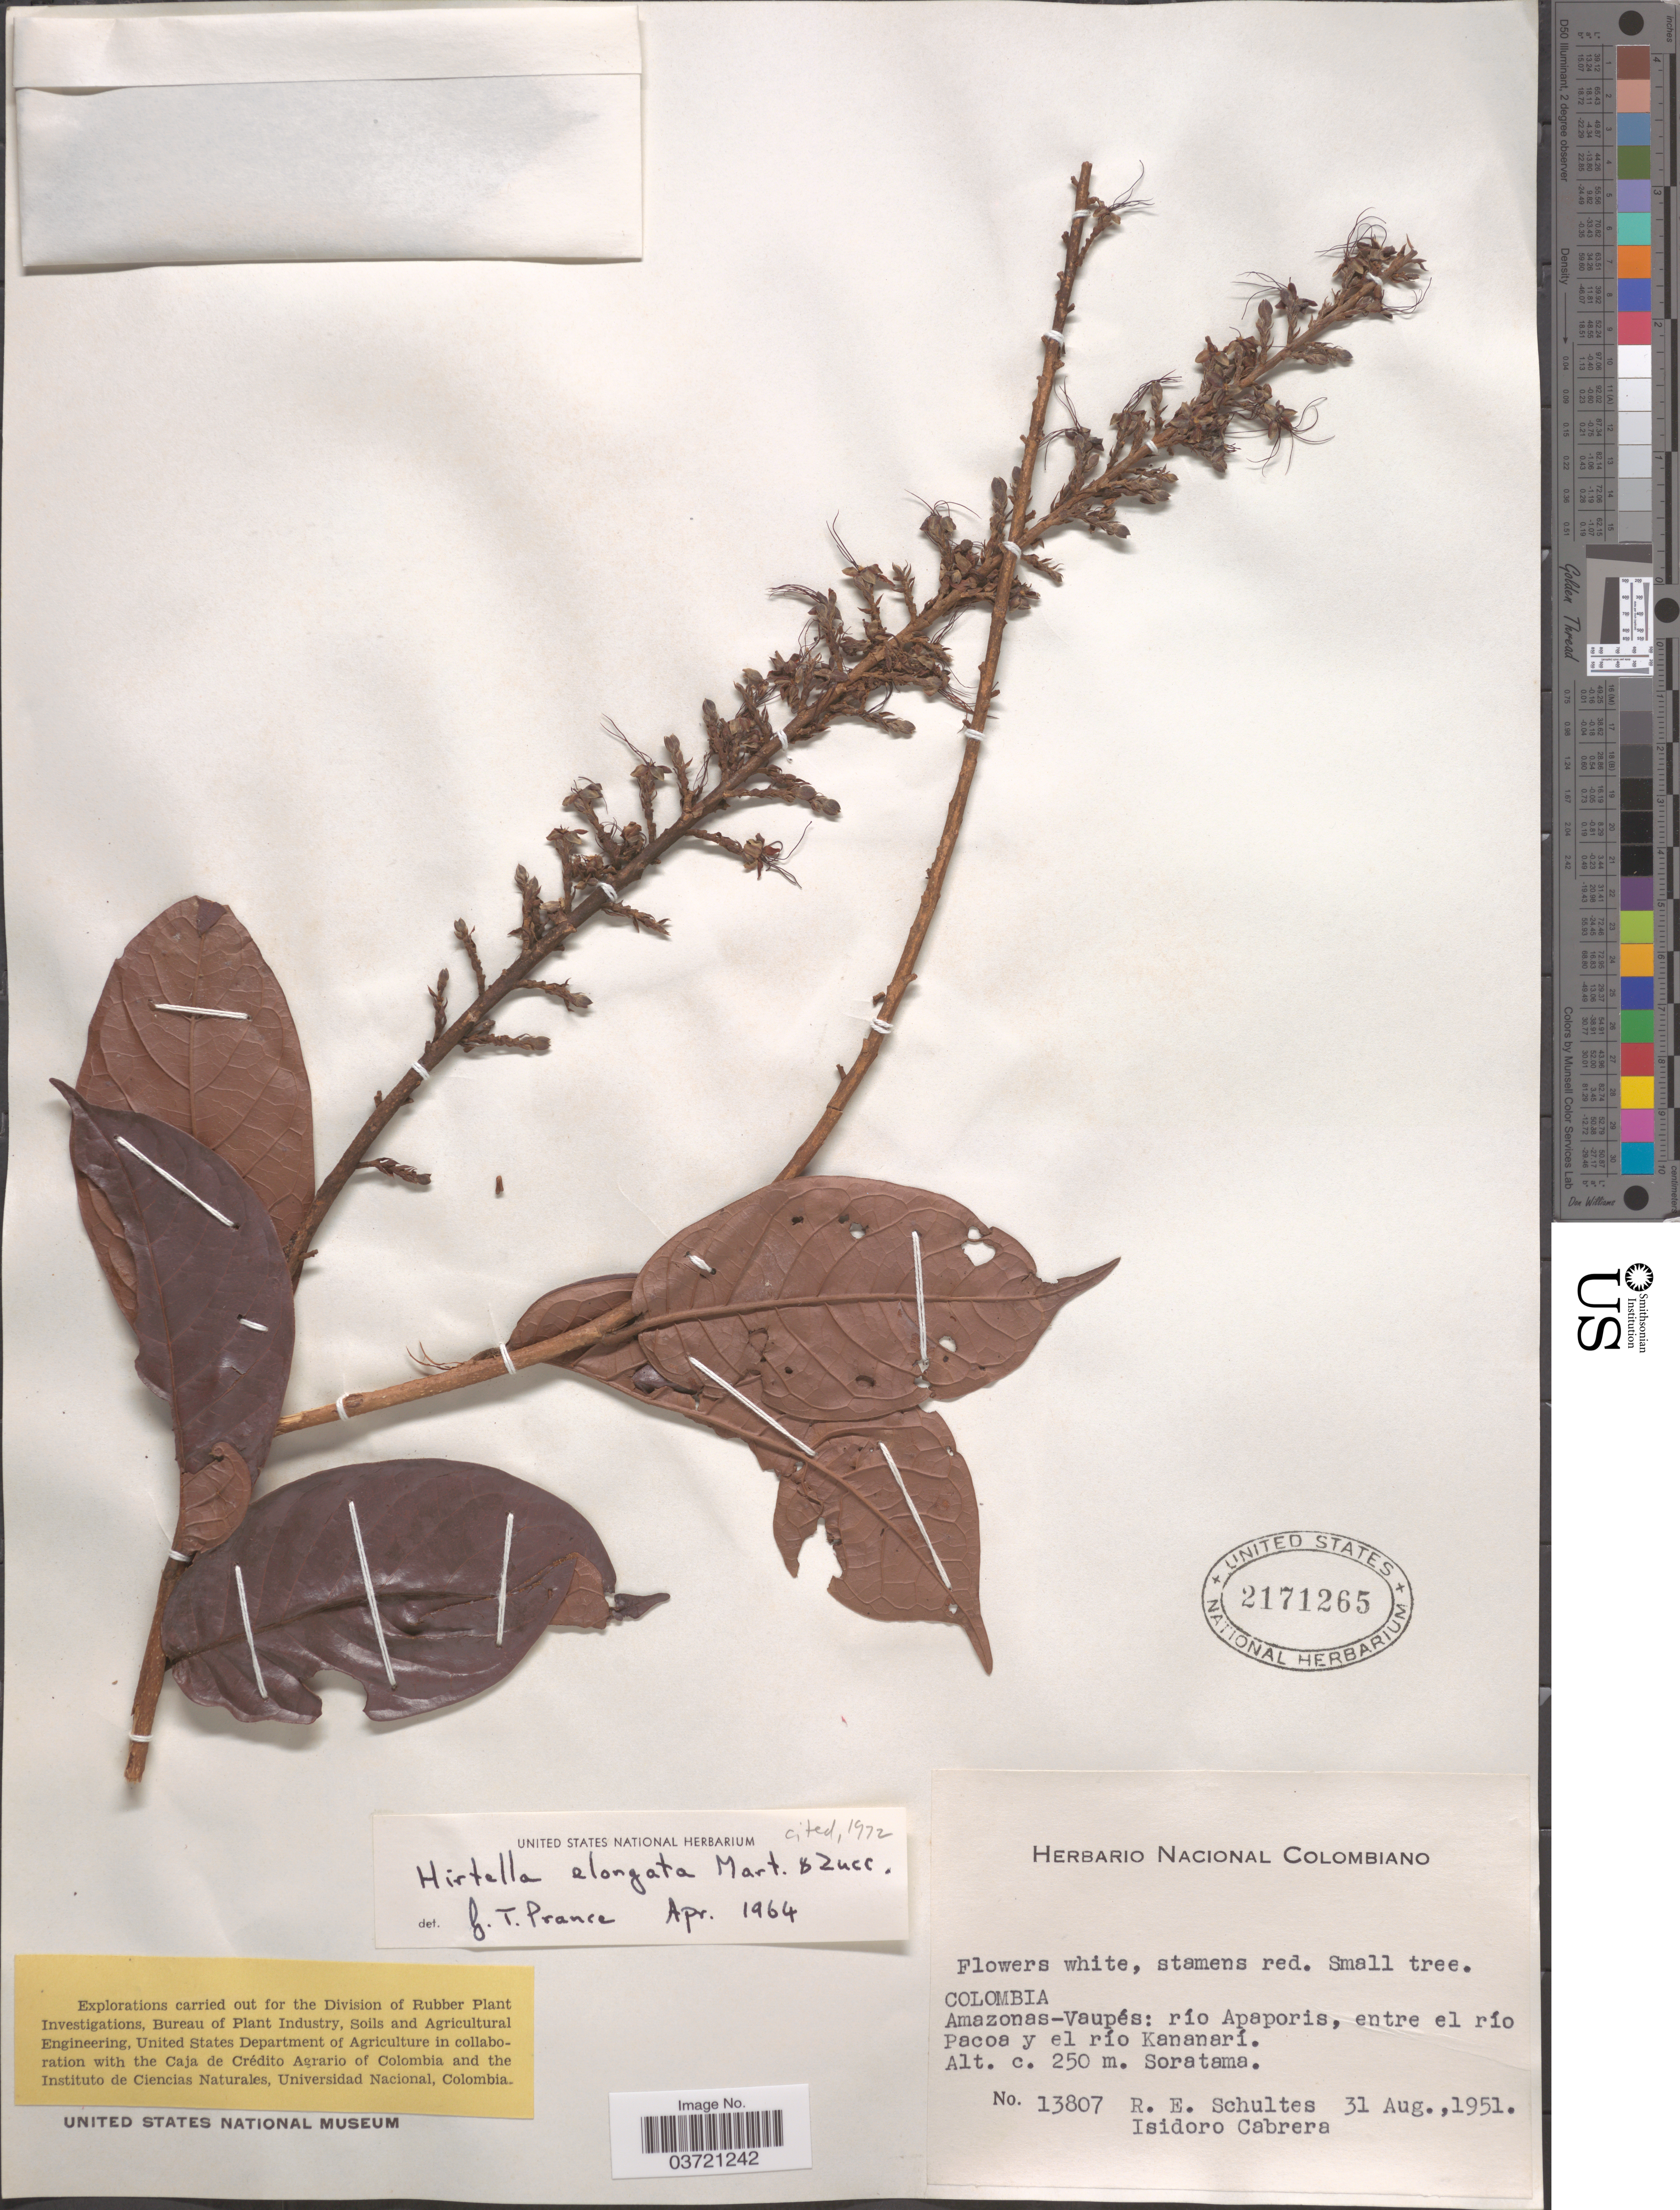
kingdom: Plantae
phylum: Tracheophyta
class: Magnoliopsida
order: Malpighiales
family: Chrysobalanaceae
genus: Hirtella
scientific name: Hirtella elongata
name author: Mart. & Zucc.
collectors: R. E. Schultes & I. Cabrera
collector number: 13807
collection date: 1951-08-31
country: Colombia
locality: Amazonas-Vaupés: río Apaporis, entre el río Pacoa y el río Kananarí. Soratama.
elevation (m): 250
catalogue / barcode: US 2171265